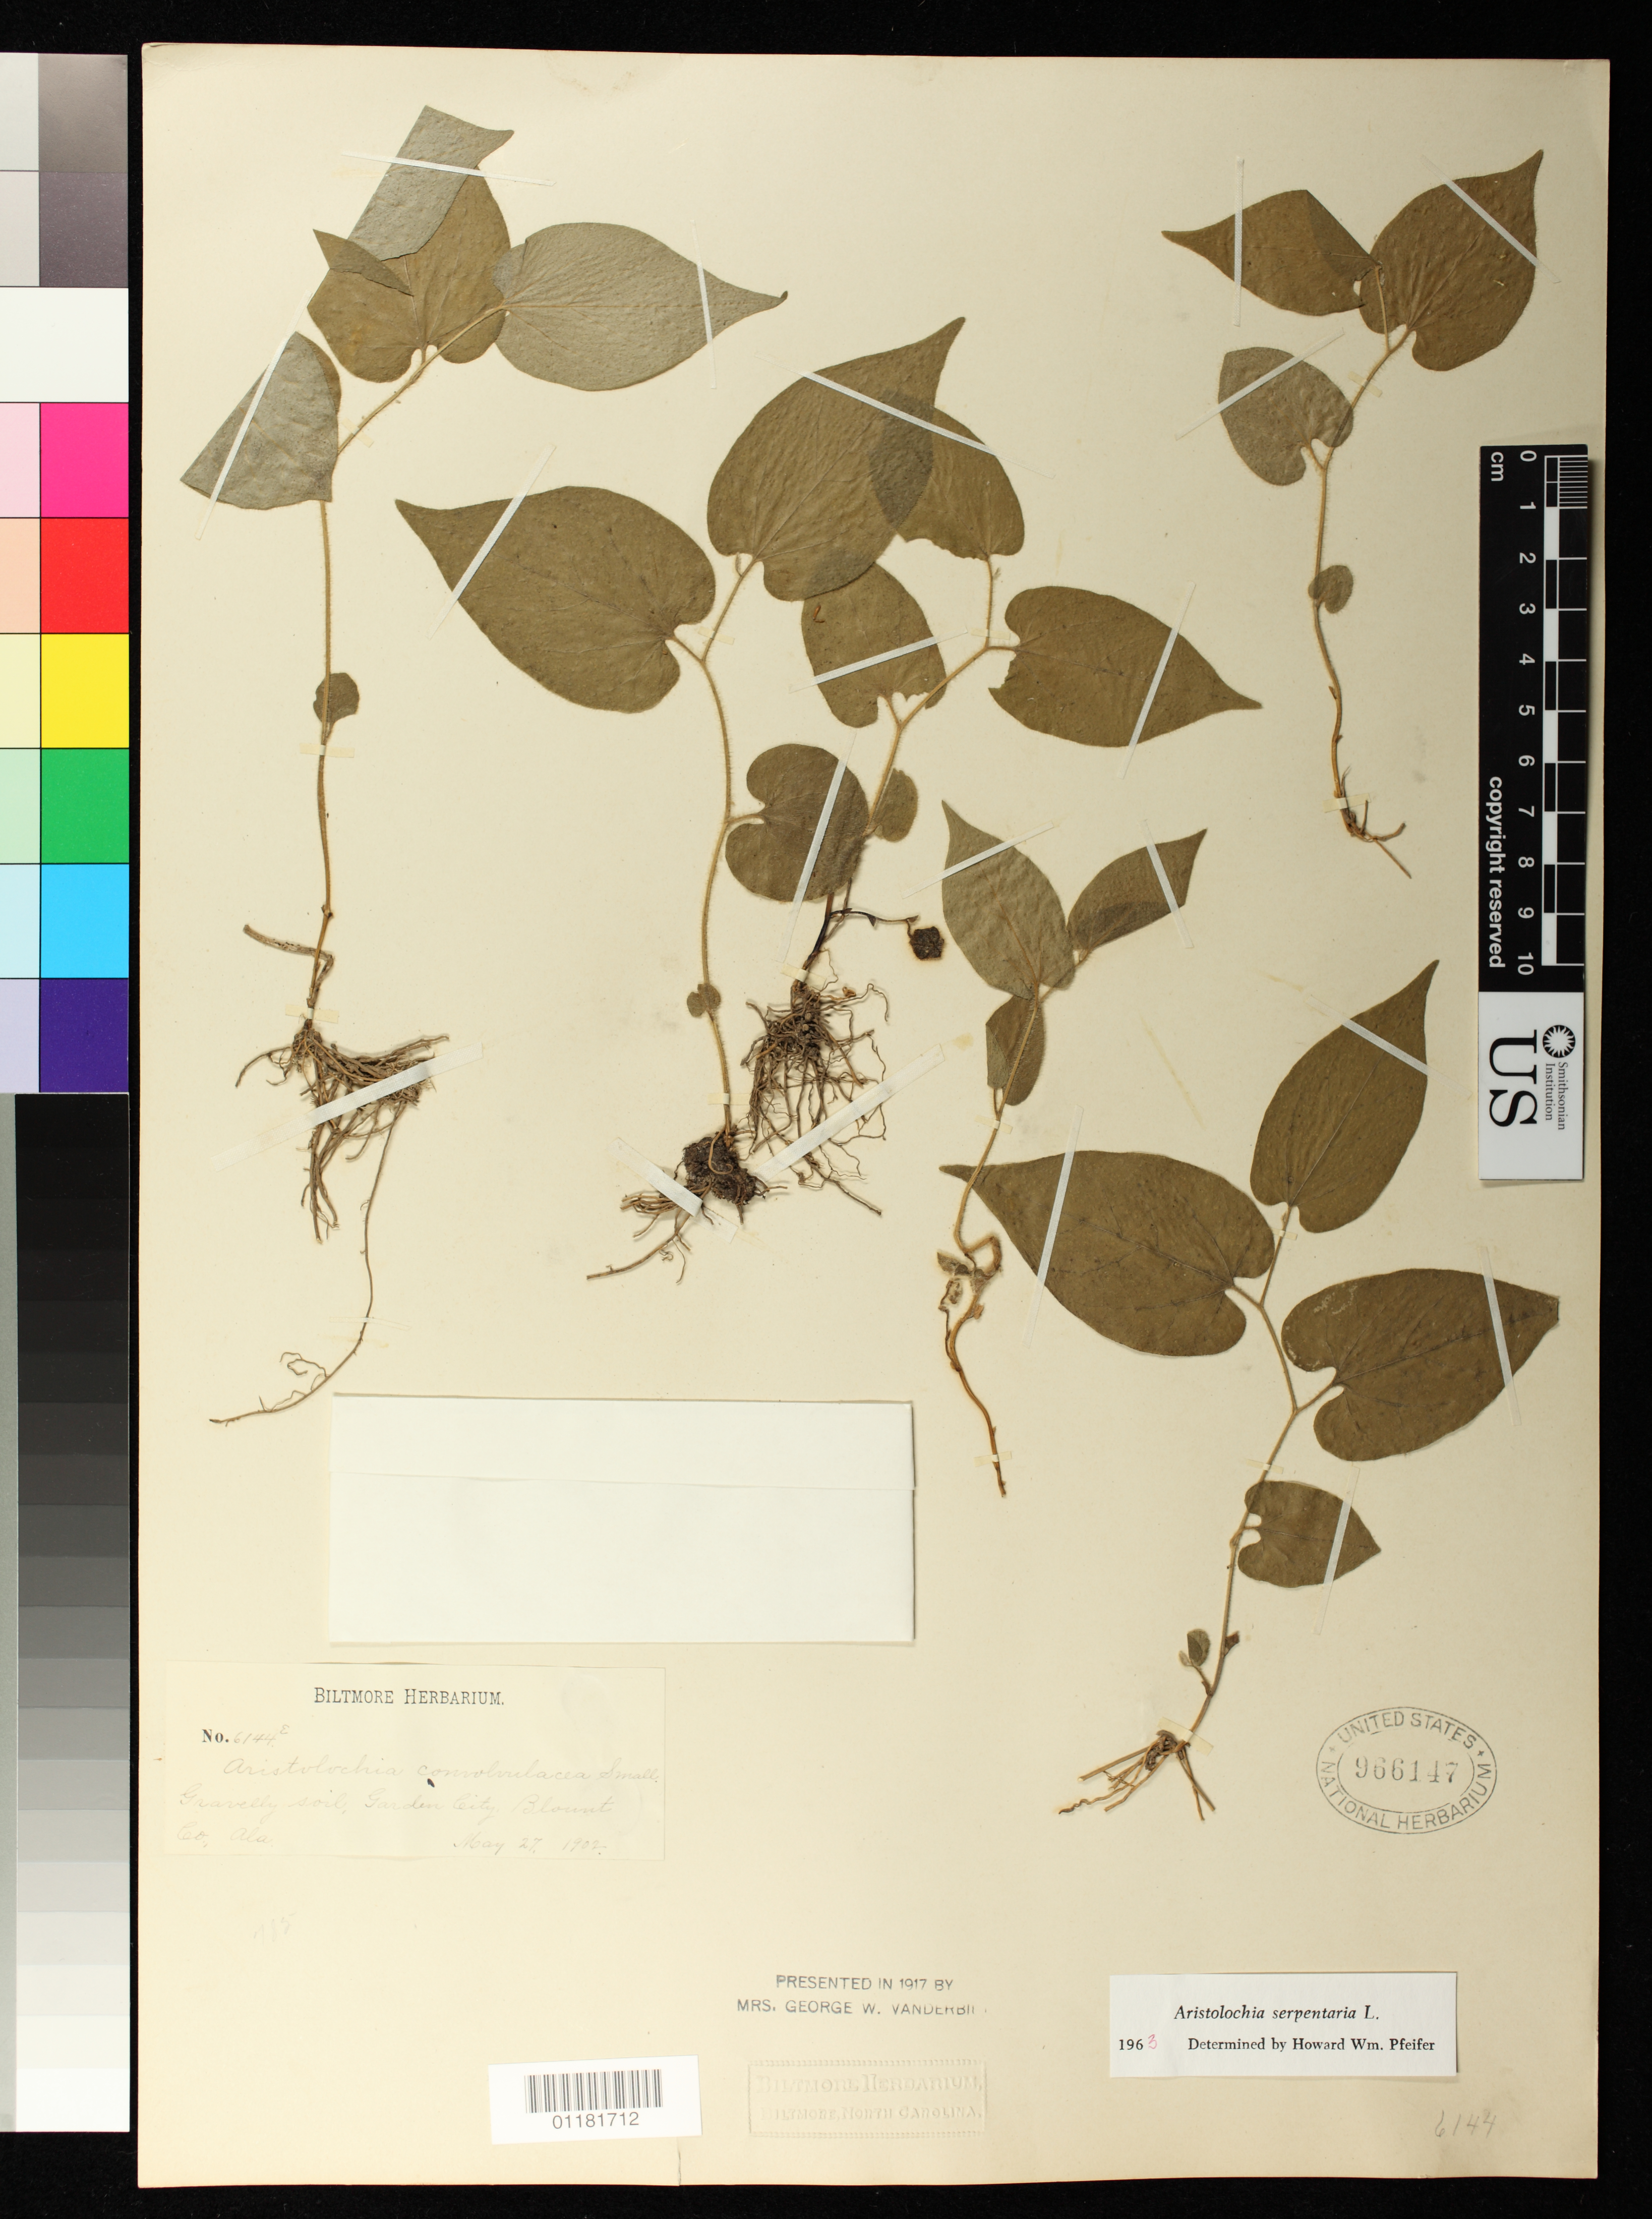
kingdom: Plantae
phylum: Tracheophyta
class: Magnoliopsida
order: Piperales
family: Aristolochiaceae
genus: Aristolochia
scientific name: Aristolochia serpentaria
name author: L.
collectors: ex herb. Biltmore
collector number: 6144e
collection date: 1902-05-27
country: United States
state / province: Alabama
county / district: Blount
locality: Garden City, Blount County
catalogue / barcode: US 966147